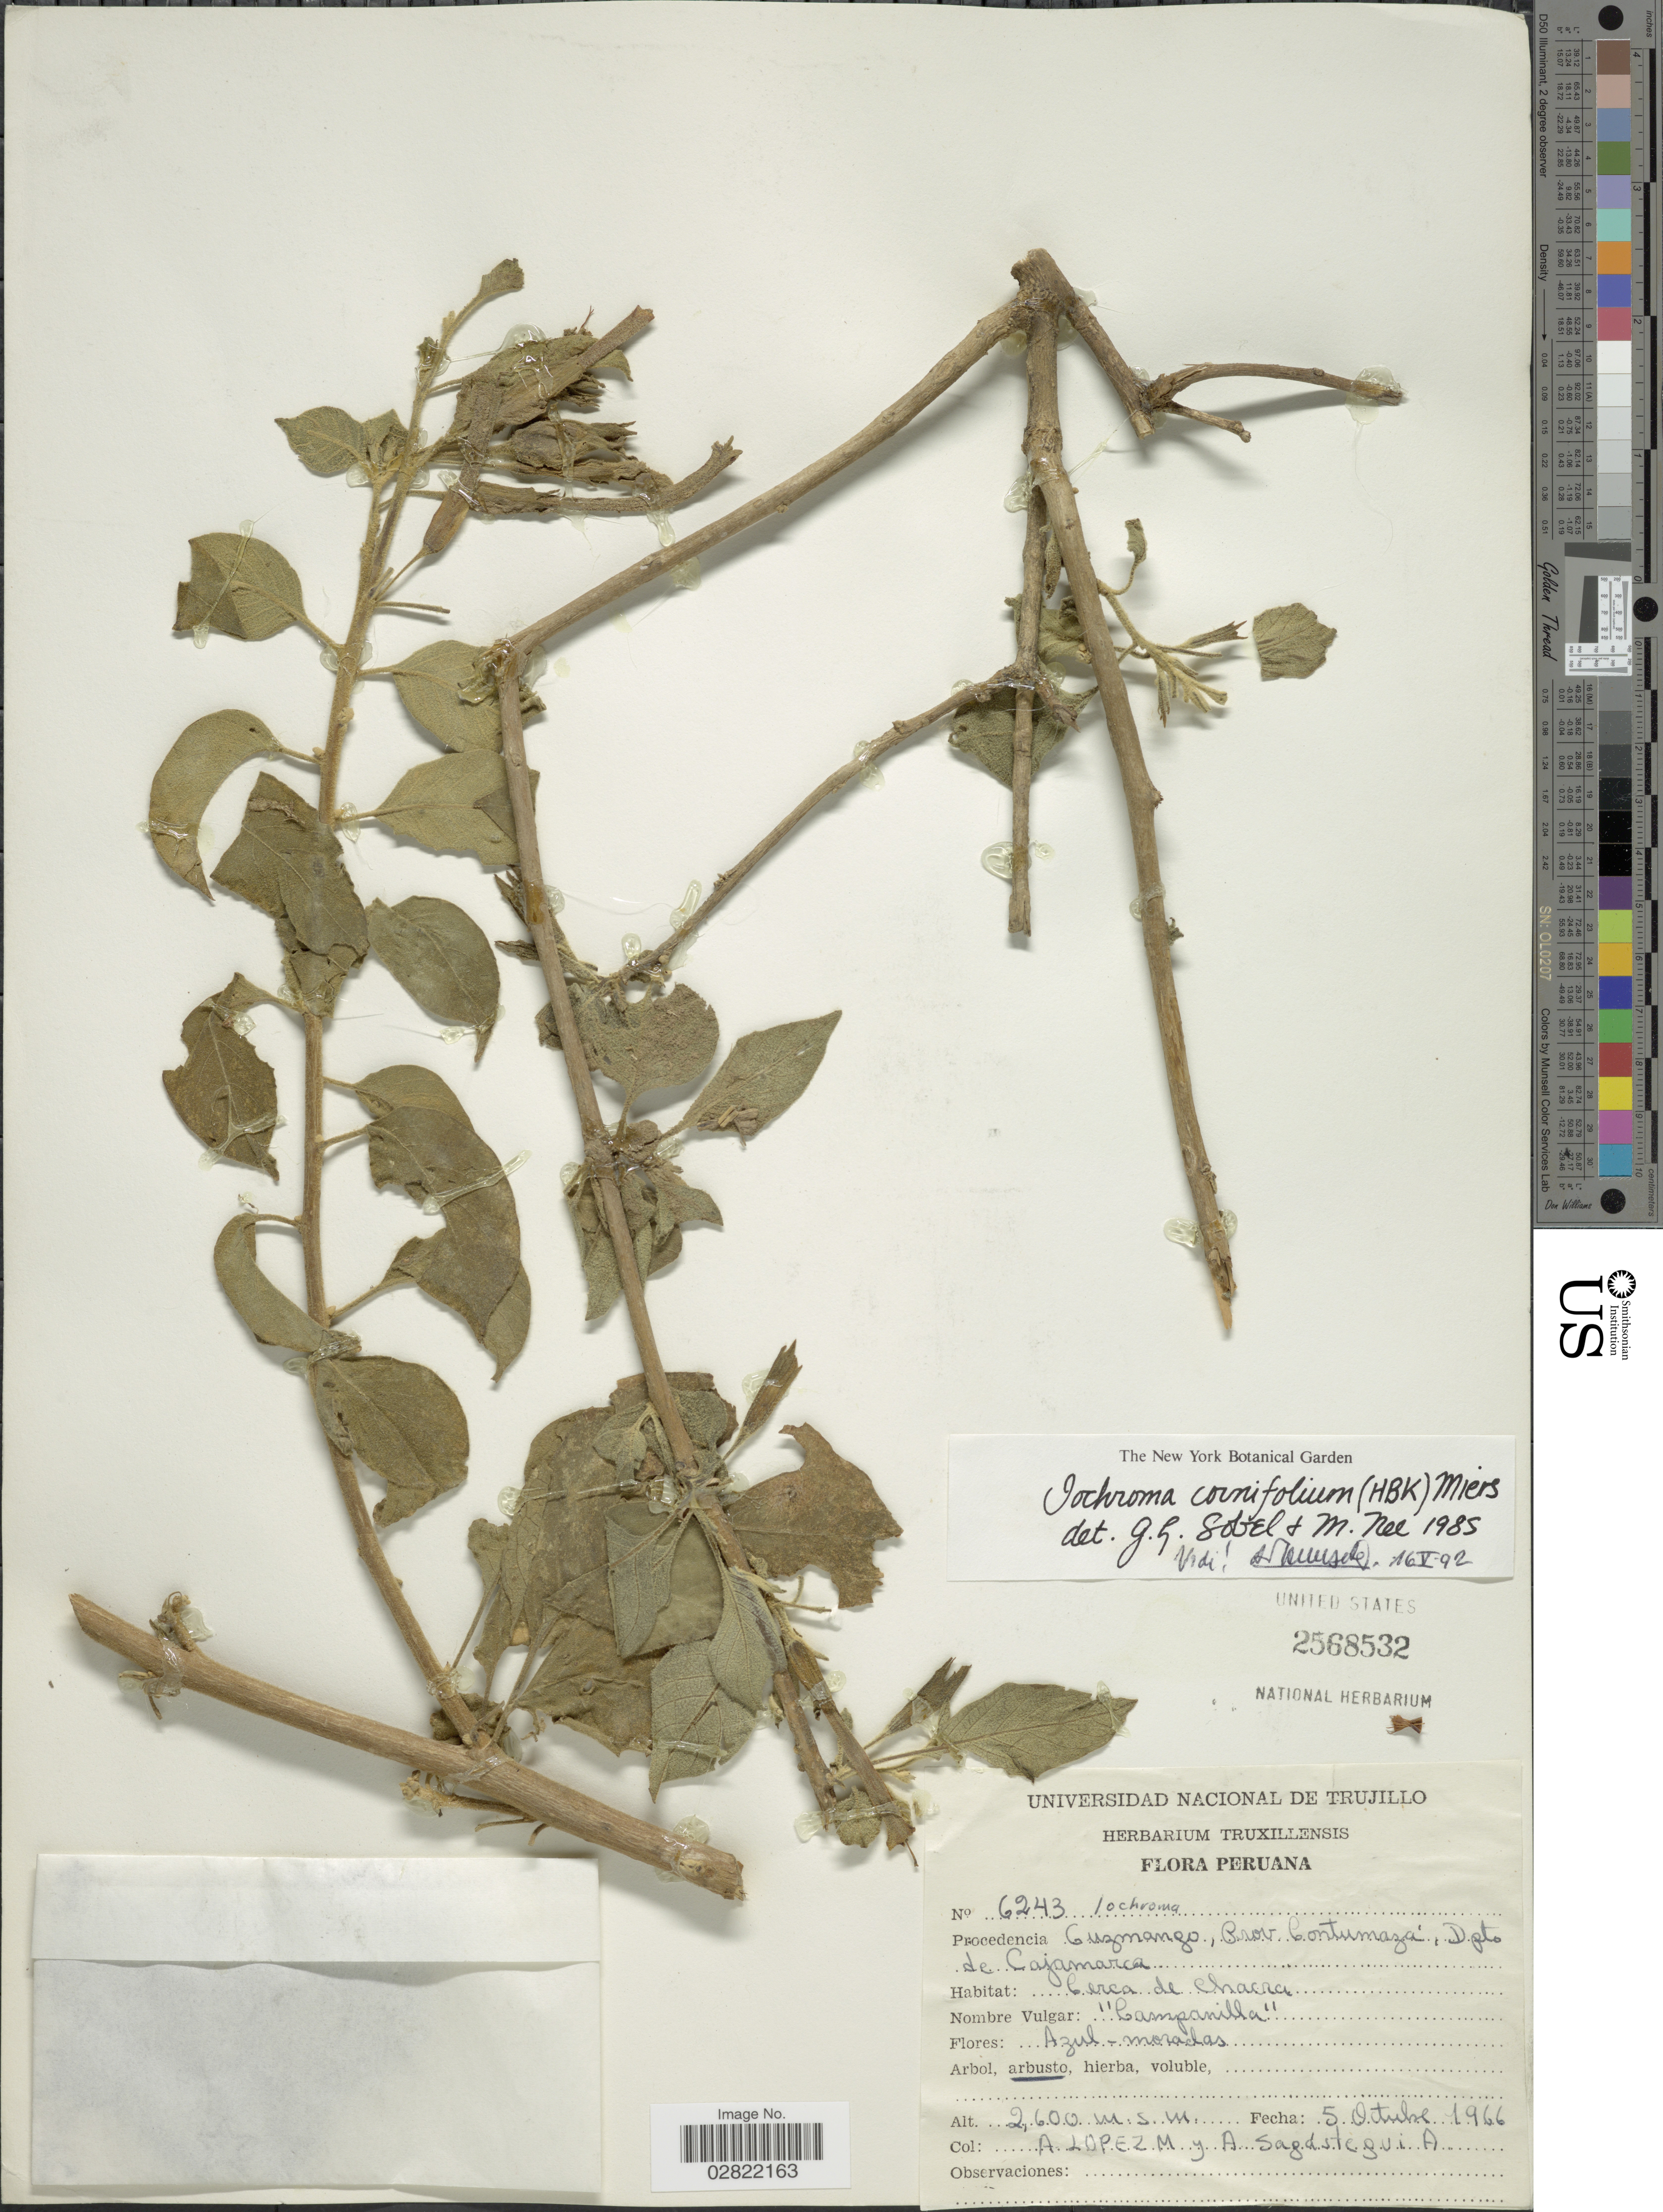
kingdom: Plantae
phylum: Tracheophyta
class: Magnoliopsida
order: Solanales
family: Solanaceae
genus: Iochroma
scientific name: Iochroma cornifolium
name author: (Kunth) Miers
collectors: A. López M. & A. Sagástegui A.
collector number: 6243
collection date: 1966-10-05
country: Peru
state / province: Cajamarca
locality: Procedencia Guzmango, Prov. Contumazá, Dpto. de Cajamarca.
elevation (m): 2600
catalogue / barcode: US 2568532